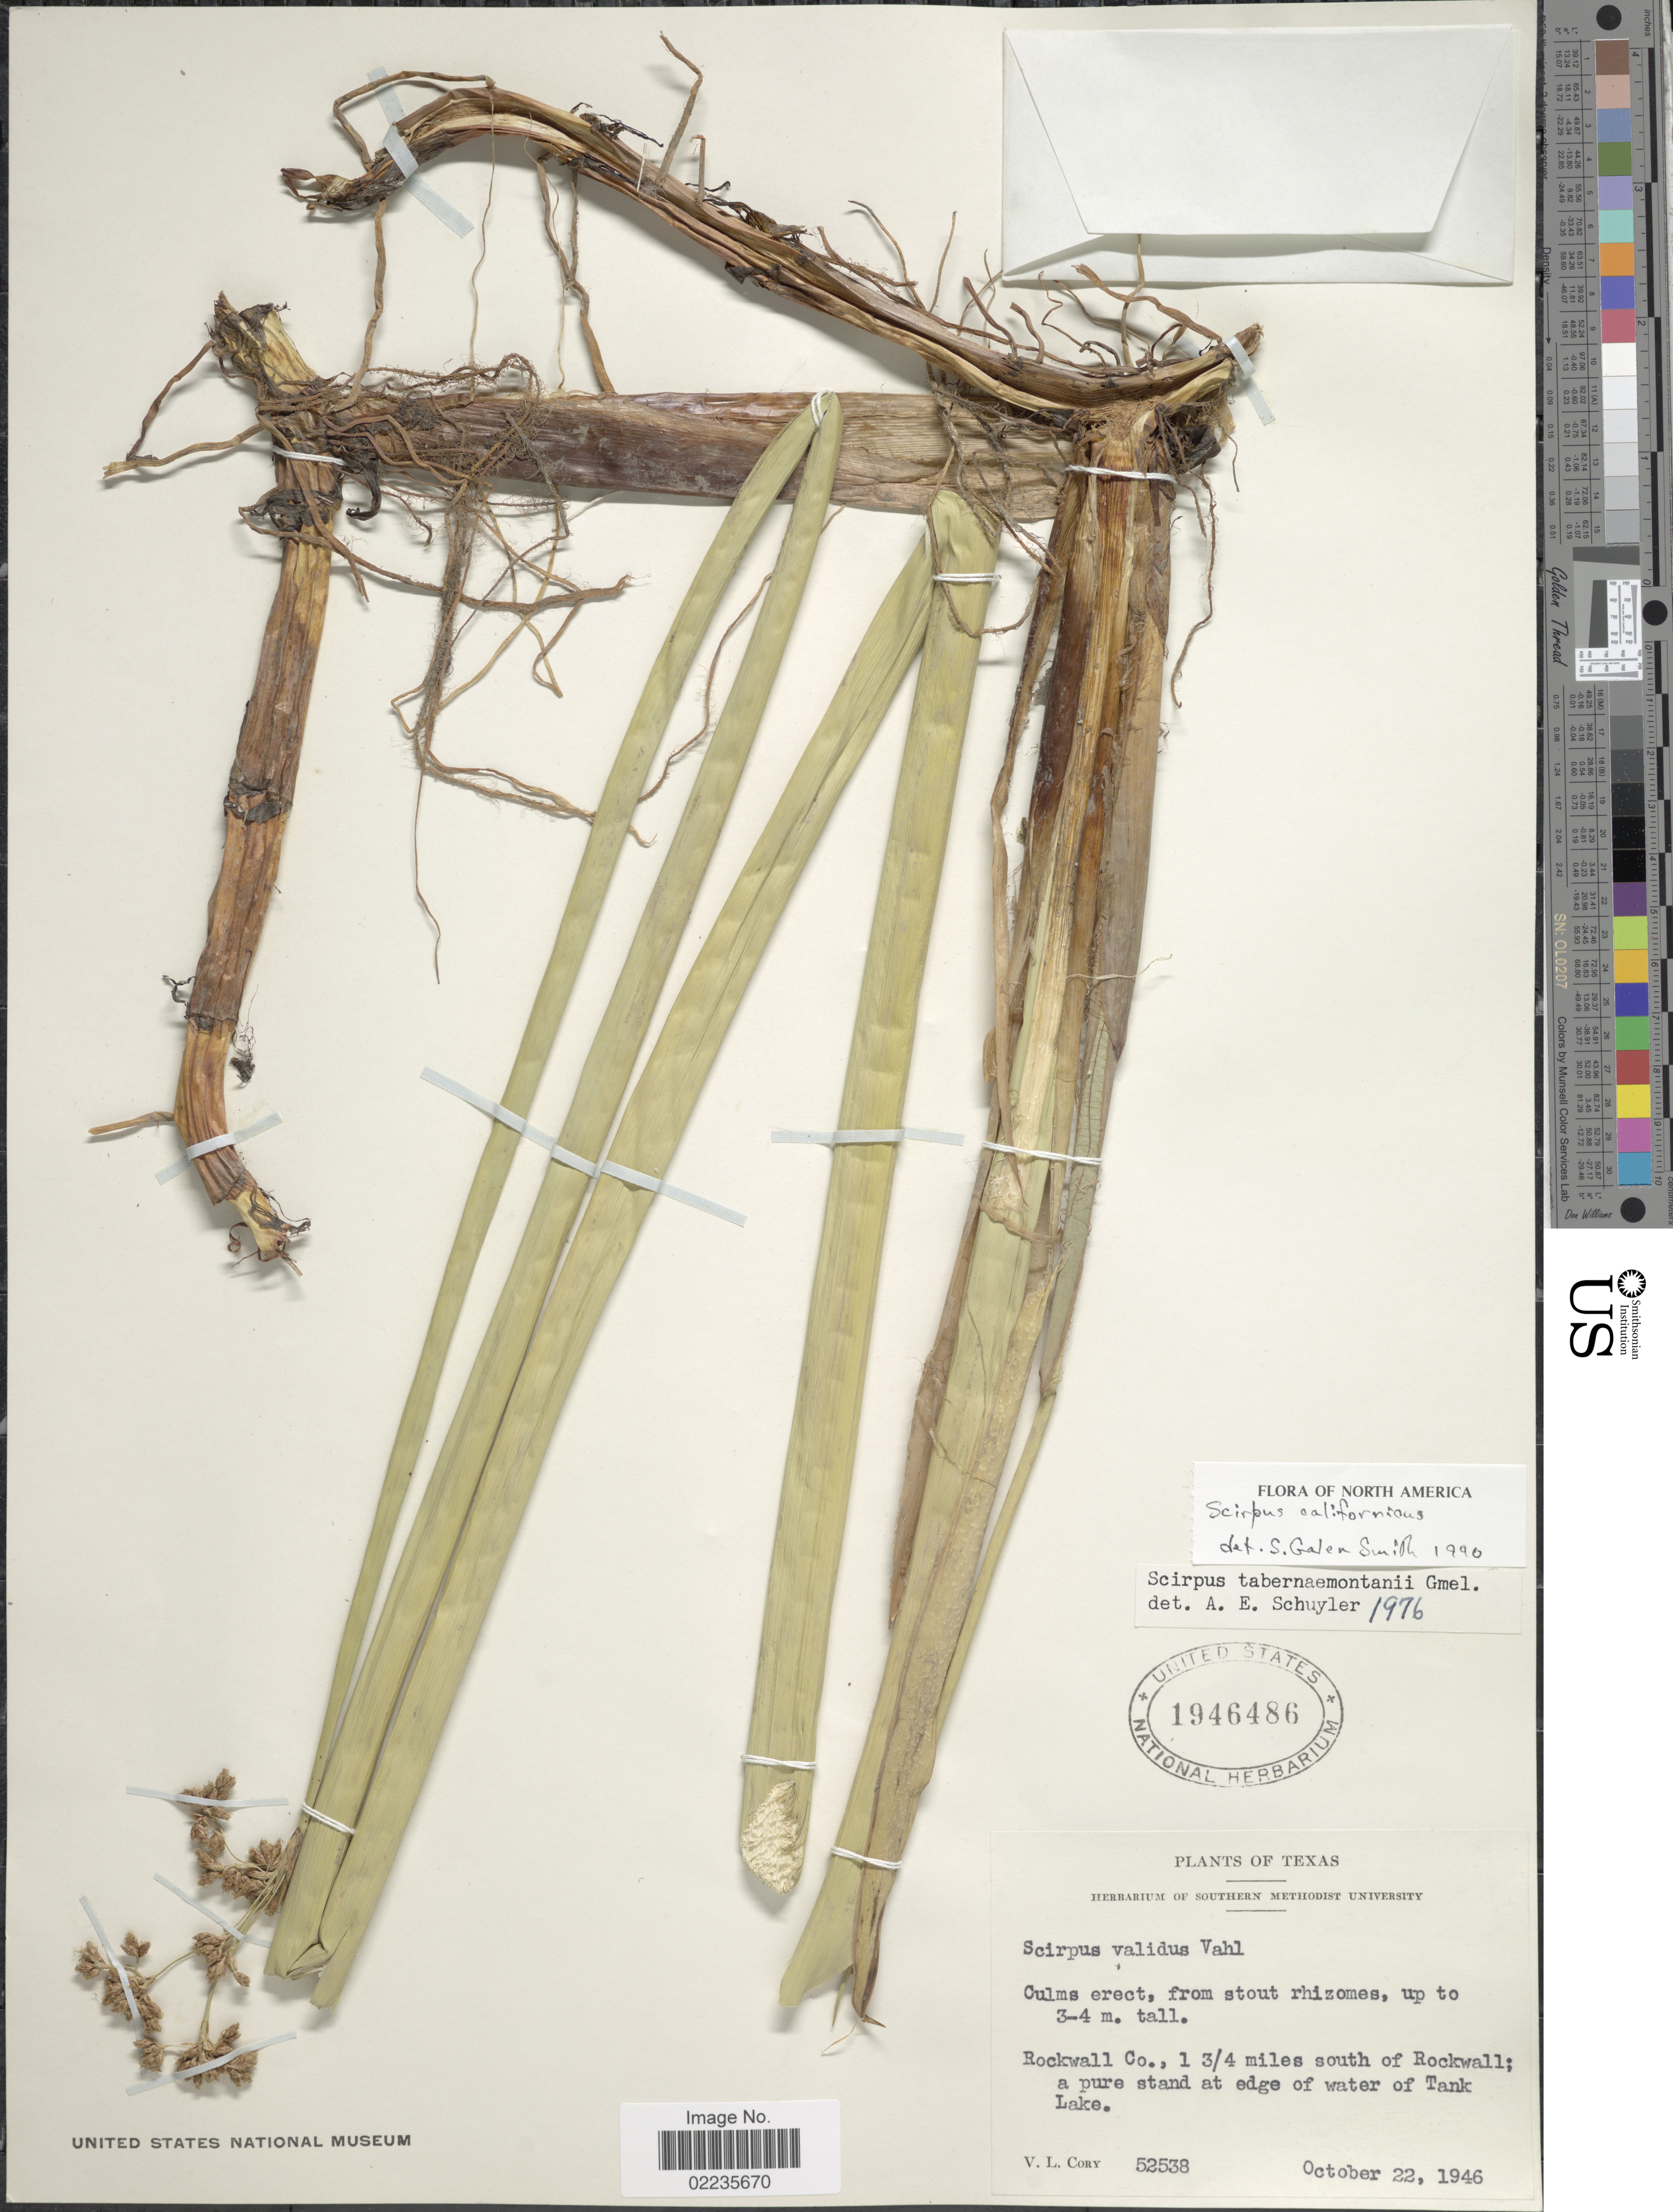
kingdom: Plantae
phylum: Tracheophyta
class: Liliopsida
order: Poales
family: Cyperaceae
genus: Schoenoplectus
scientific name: Schoenoplectus californicus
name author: (C.A. Mey.) Soják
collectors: V. Cory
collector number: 52538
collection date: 1946-10-22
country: United States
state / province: Texas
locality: Rockwall Co., 1 3/4 miles north f Rockwall, a pure stand at edge of water of Tank Lake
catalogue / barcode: US 1946486